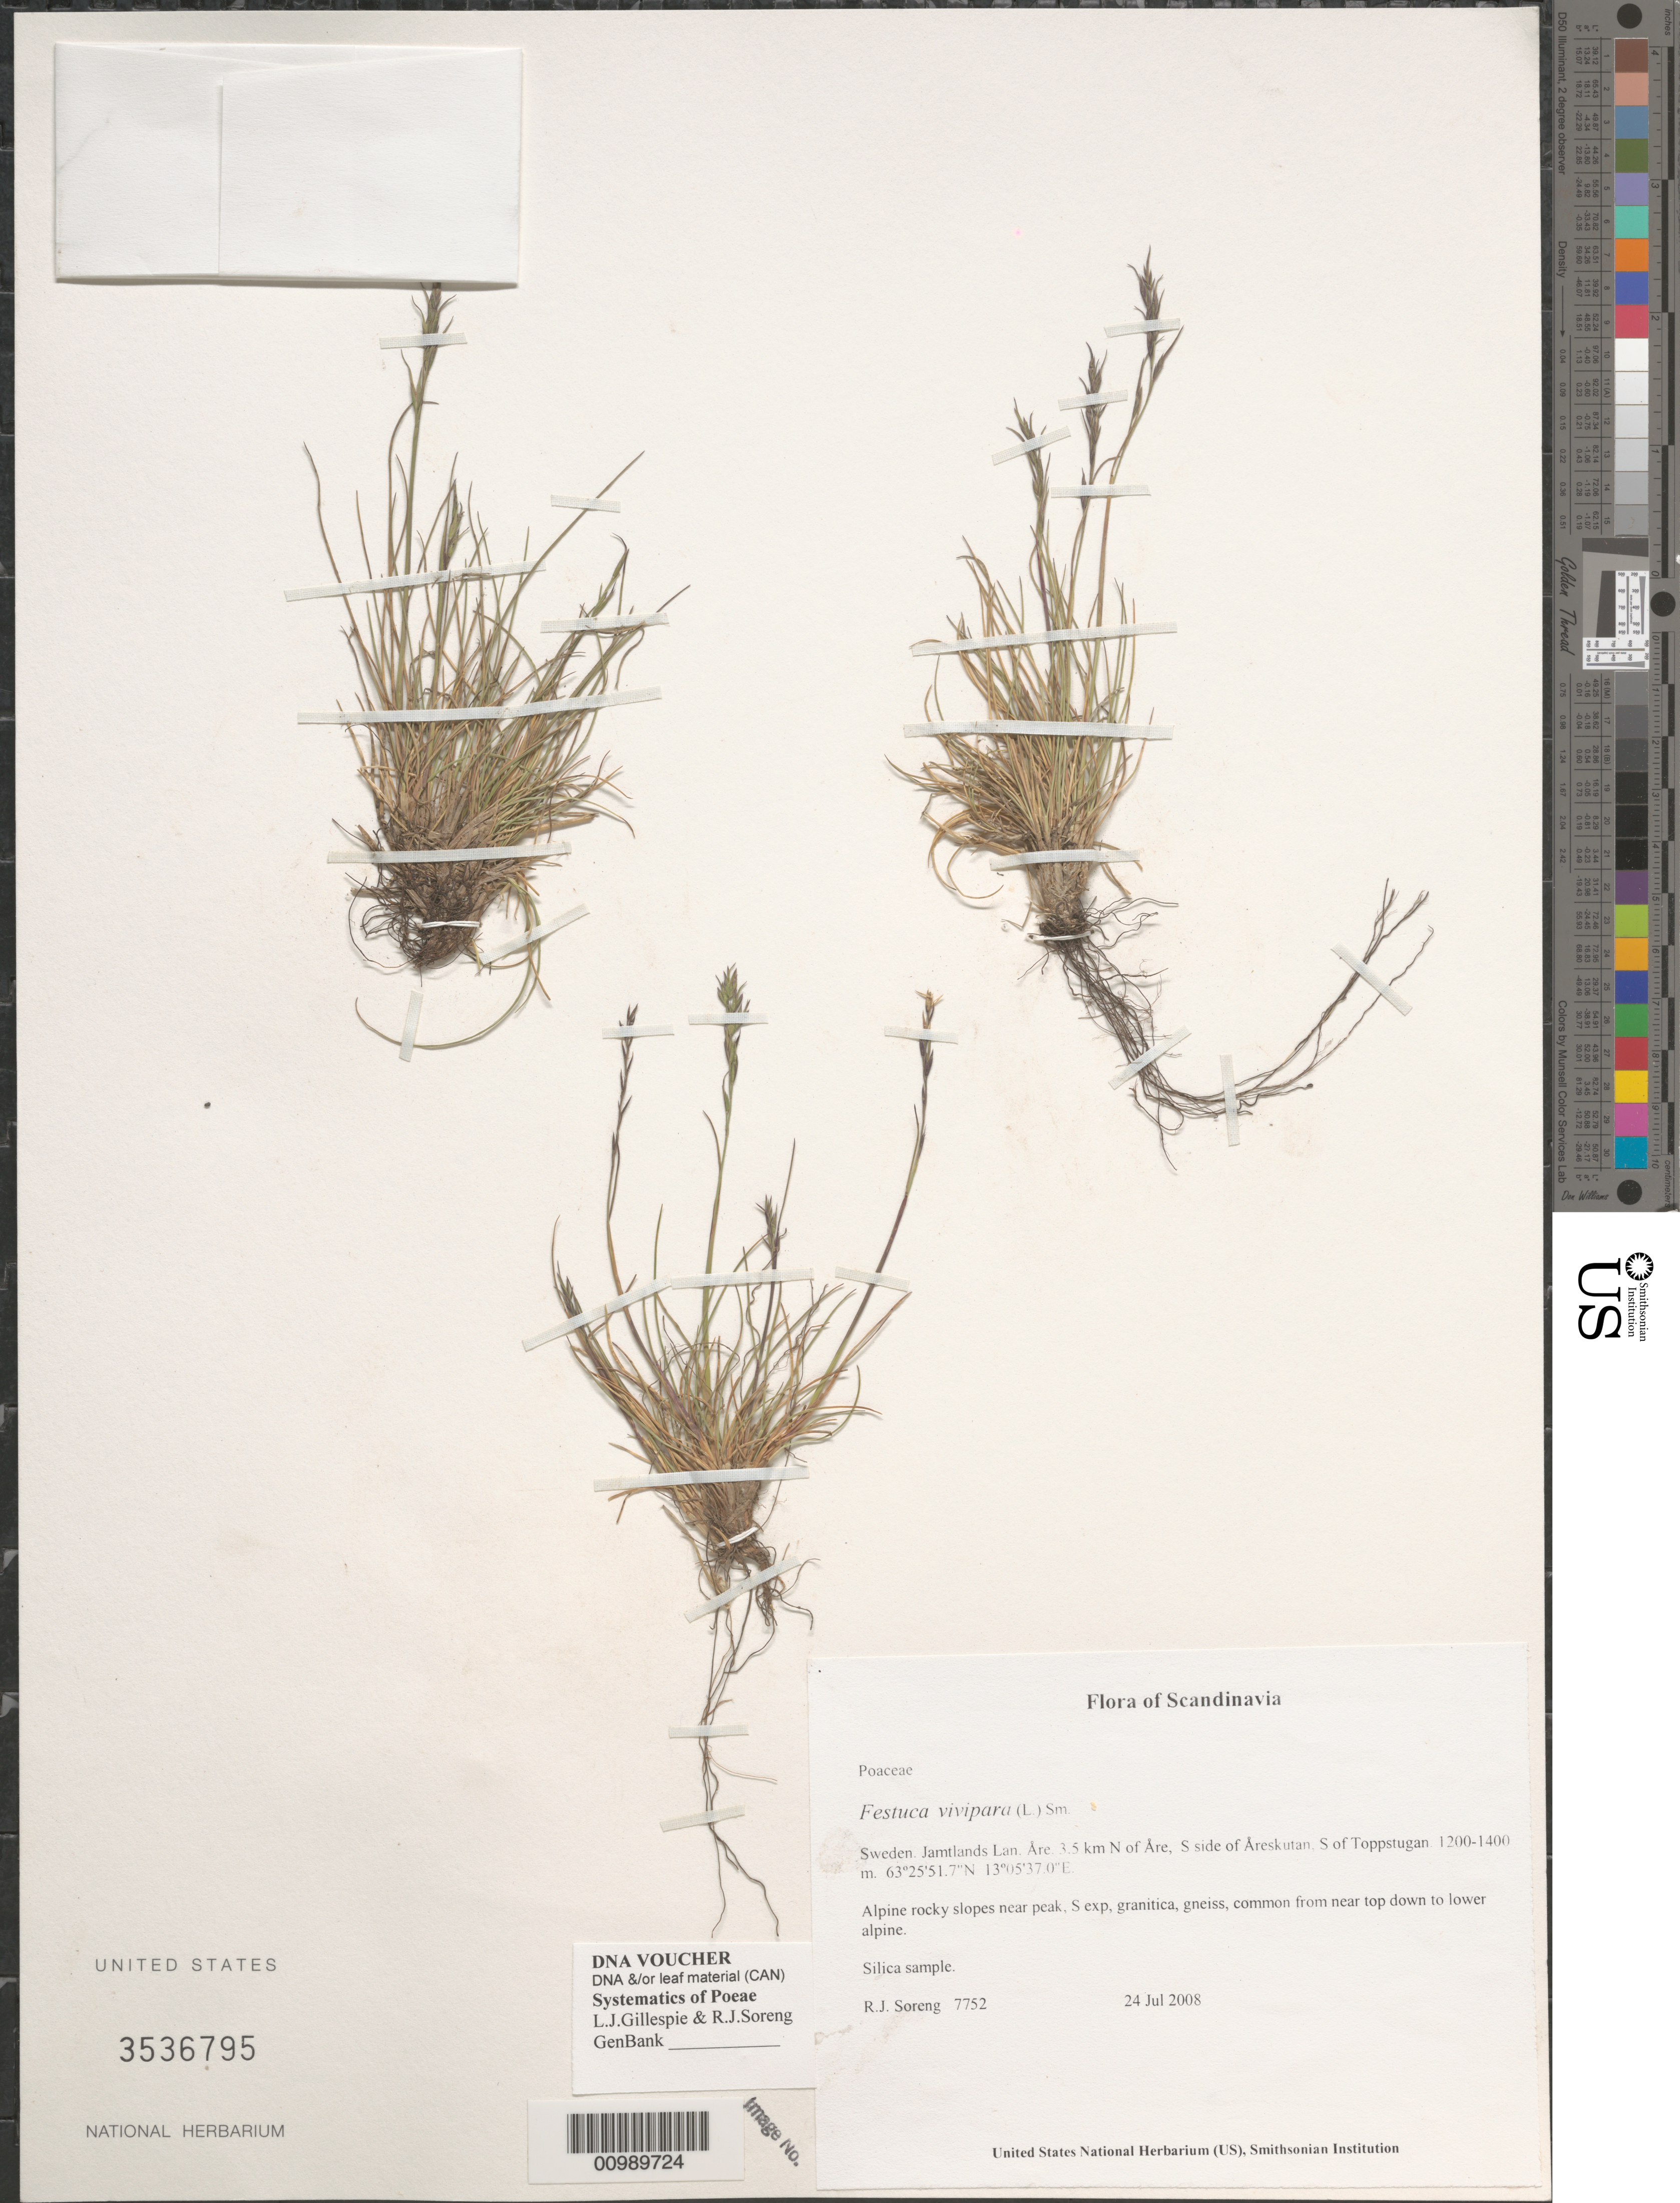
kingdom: Plantae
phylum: Tracheophyta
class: Liliopsida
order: Poales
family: Poaceae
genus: Festuca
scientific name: Festuca vivipara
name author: (L.) Sm.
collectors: R. J. Soreng & N. L. Soreng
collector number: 7752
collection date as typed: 24 Jul 2008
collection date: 2008-07-24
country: Sweden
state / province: Jämtland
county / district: Åre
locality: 3.5 km N of Åre, S side of Åreskutan, S of Toppstugan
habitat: Alpine rocky slopes near peak, S exp, granitica, gneiss, common from near top down to lower alpine.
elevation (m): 1200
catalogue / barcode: US 3536795